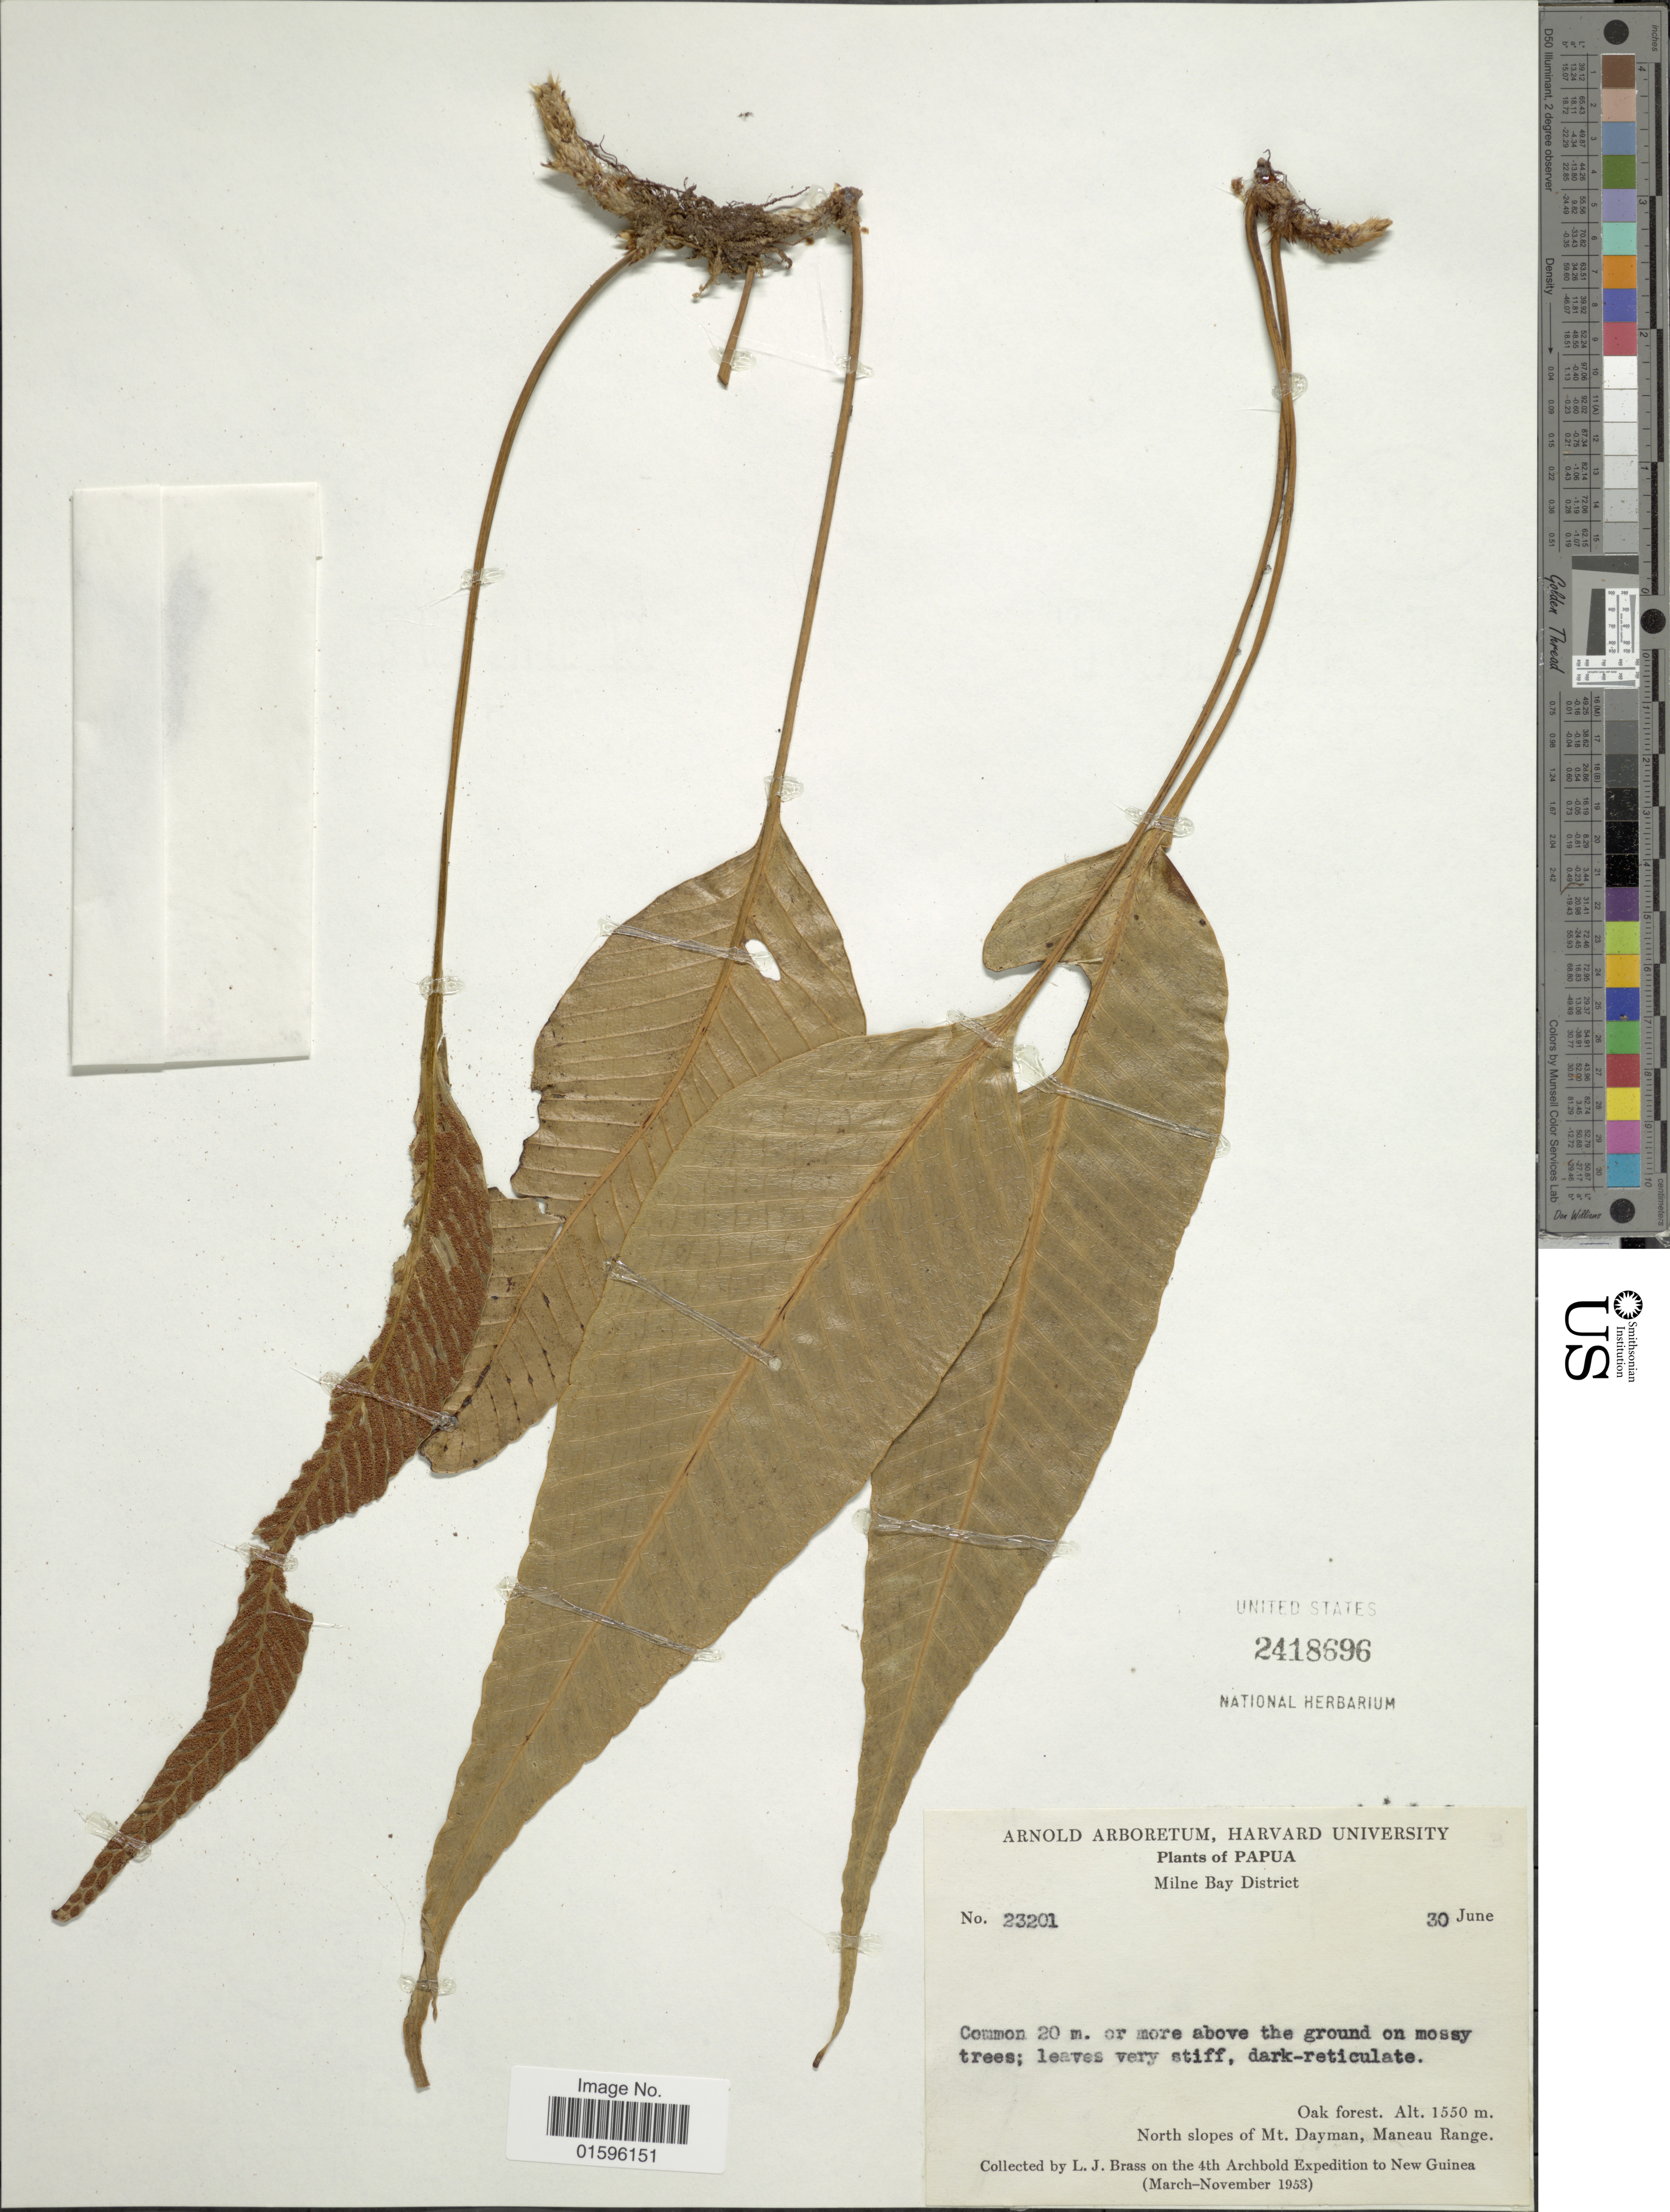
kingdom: Plantae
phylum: Tracheophyta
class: Polypodiopsida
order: Polypodiales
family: Polypodiaceae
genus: Polypodium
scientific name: Polypodium sp.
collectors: L. J. Brass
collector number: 23201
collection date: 1953-06-30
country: Papua New Guinea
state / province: Milne Bay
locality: Papua, Milne Bay District, Oak forest, north slopes of Mt. Dayman, Maneau Range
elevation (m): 1550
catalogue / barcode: US 2418696